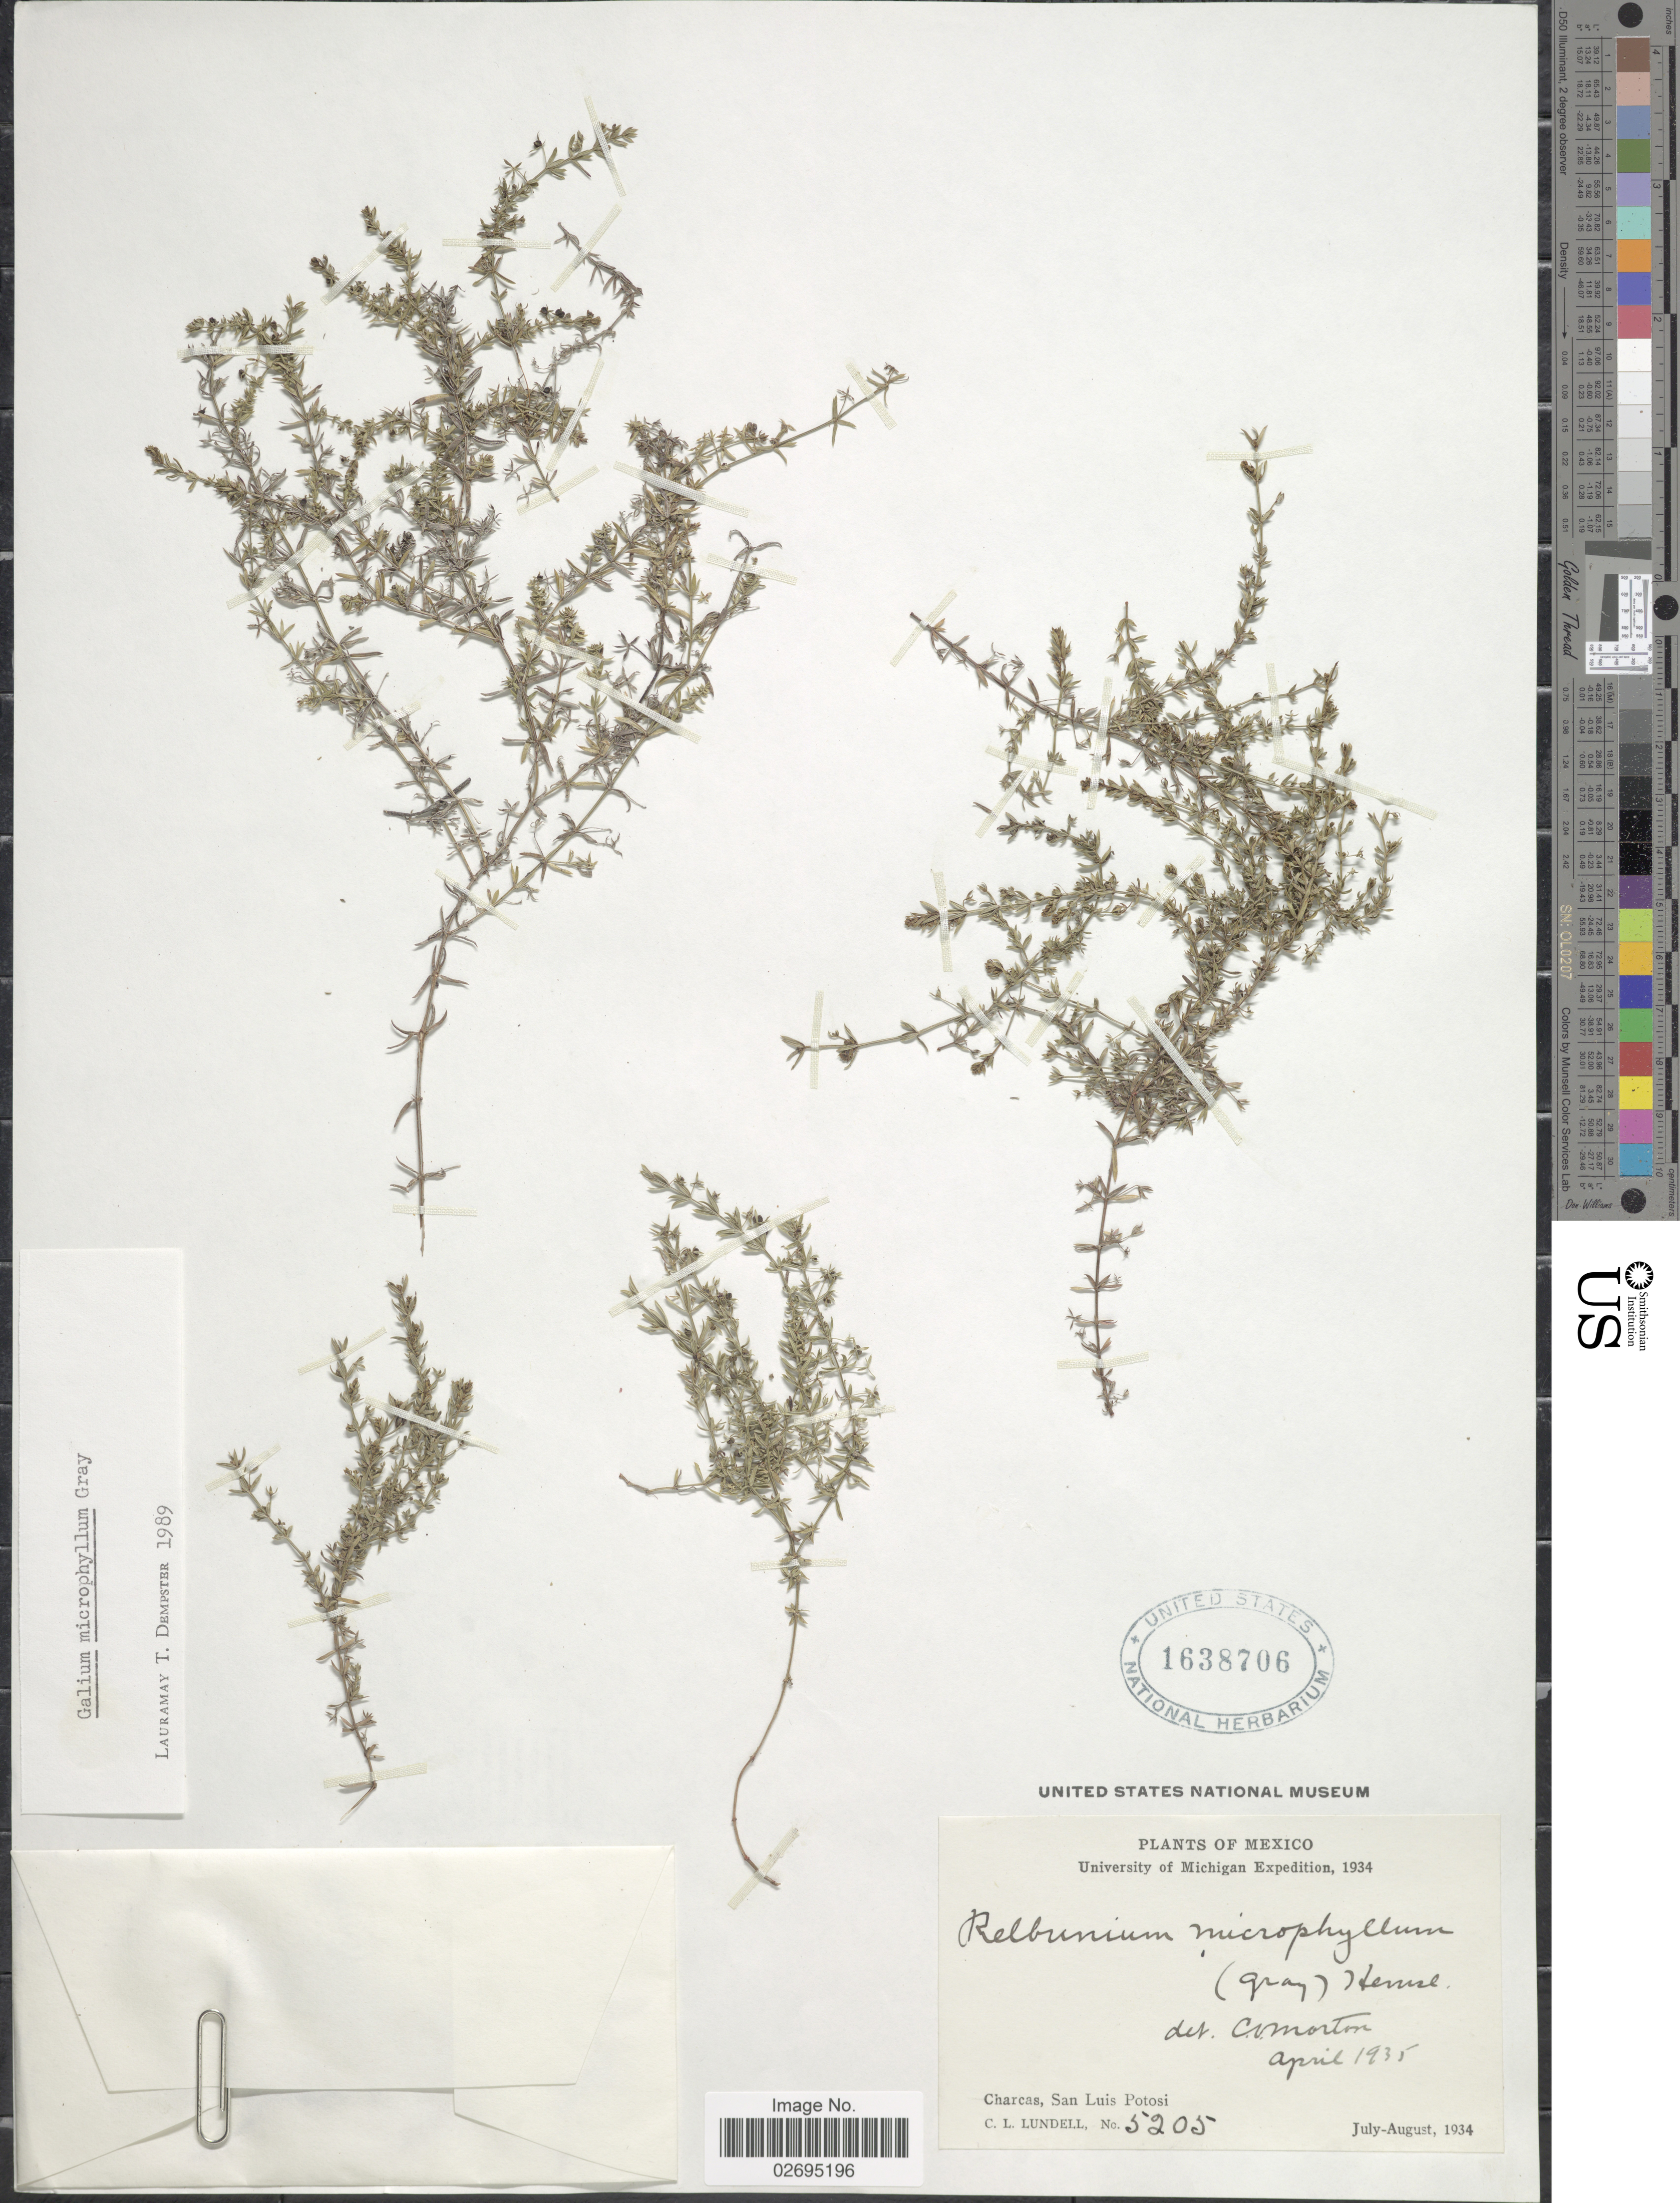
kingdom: Plantae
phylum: Tracheophyta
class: Magnoliopsida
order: Gentianales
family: Rubiaceae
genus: Galium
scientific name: Galium microphyllum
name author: A. Gray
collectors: C. L. Lundell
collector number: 5205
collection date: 1934-07/1934-08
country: Mexico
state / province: San Luis Potosí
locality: Charcas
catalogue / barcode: US 1638706